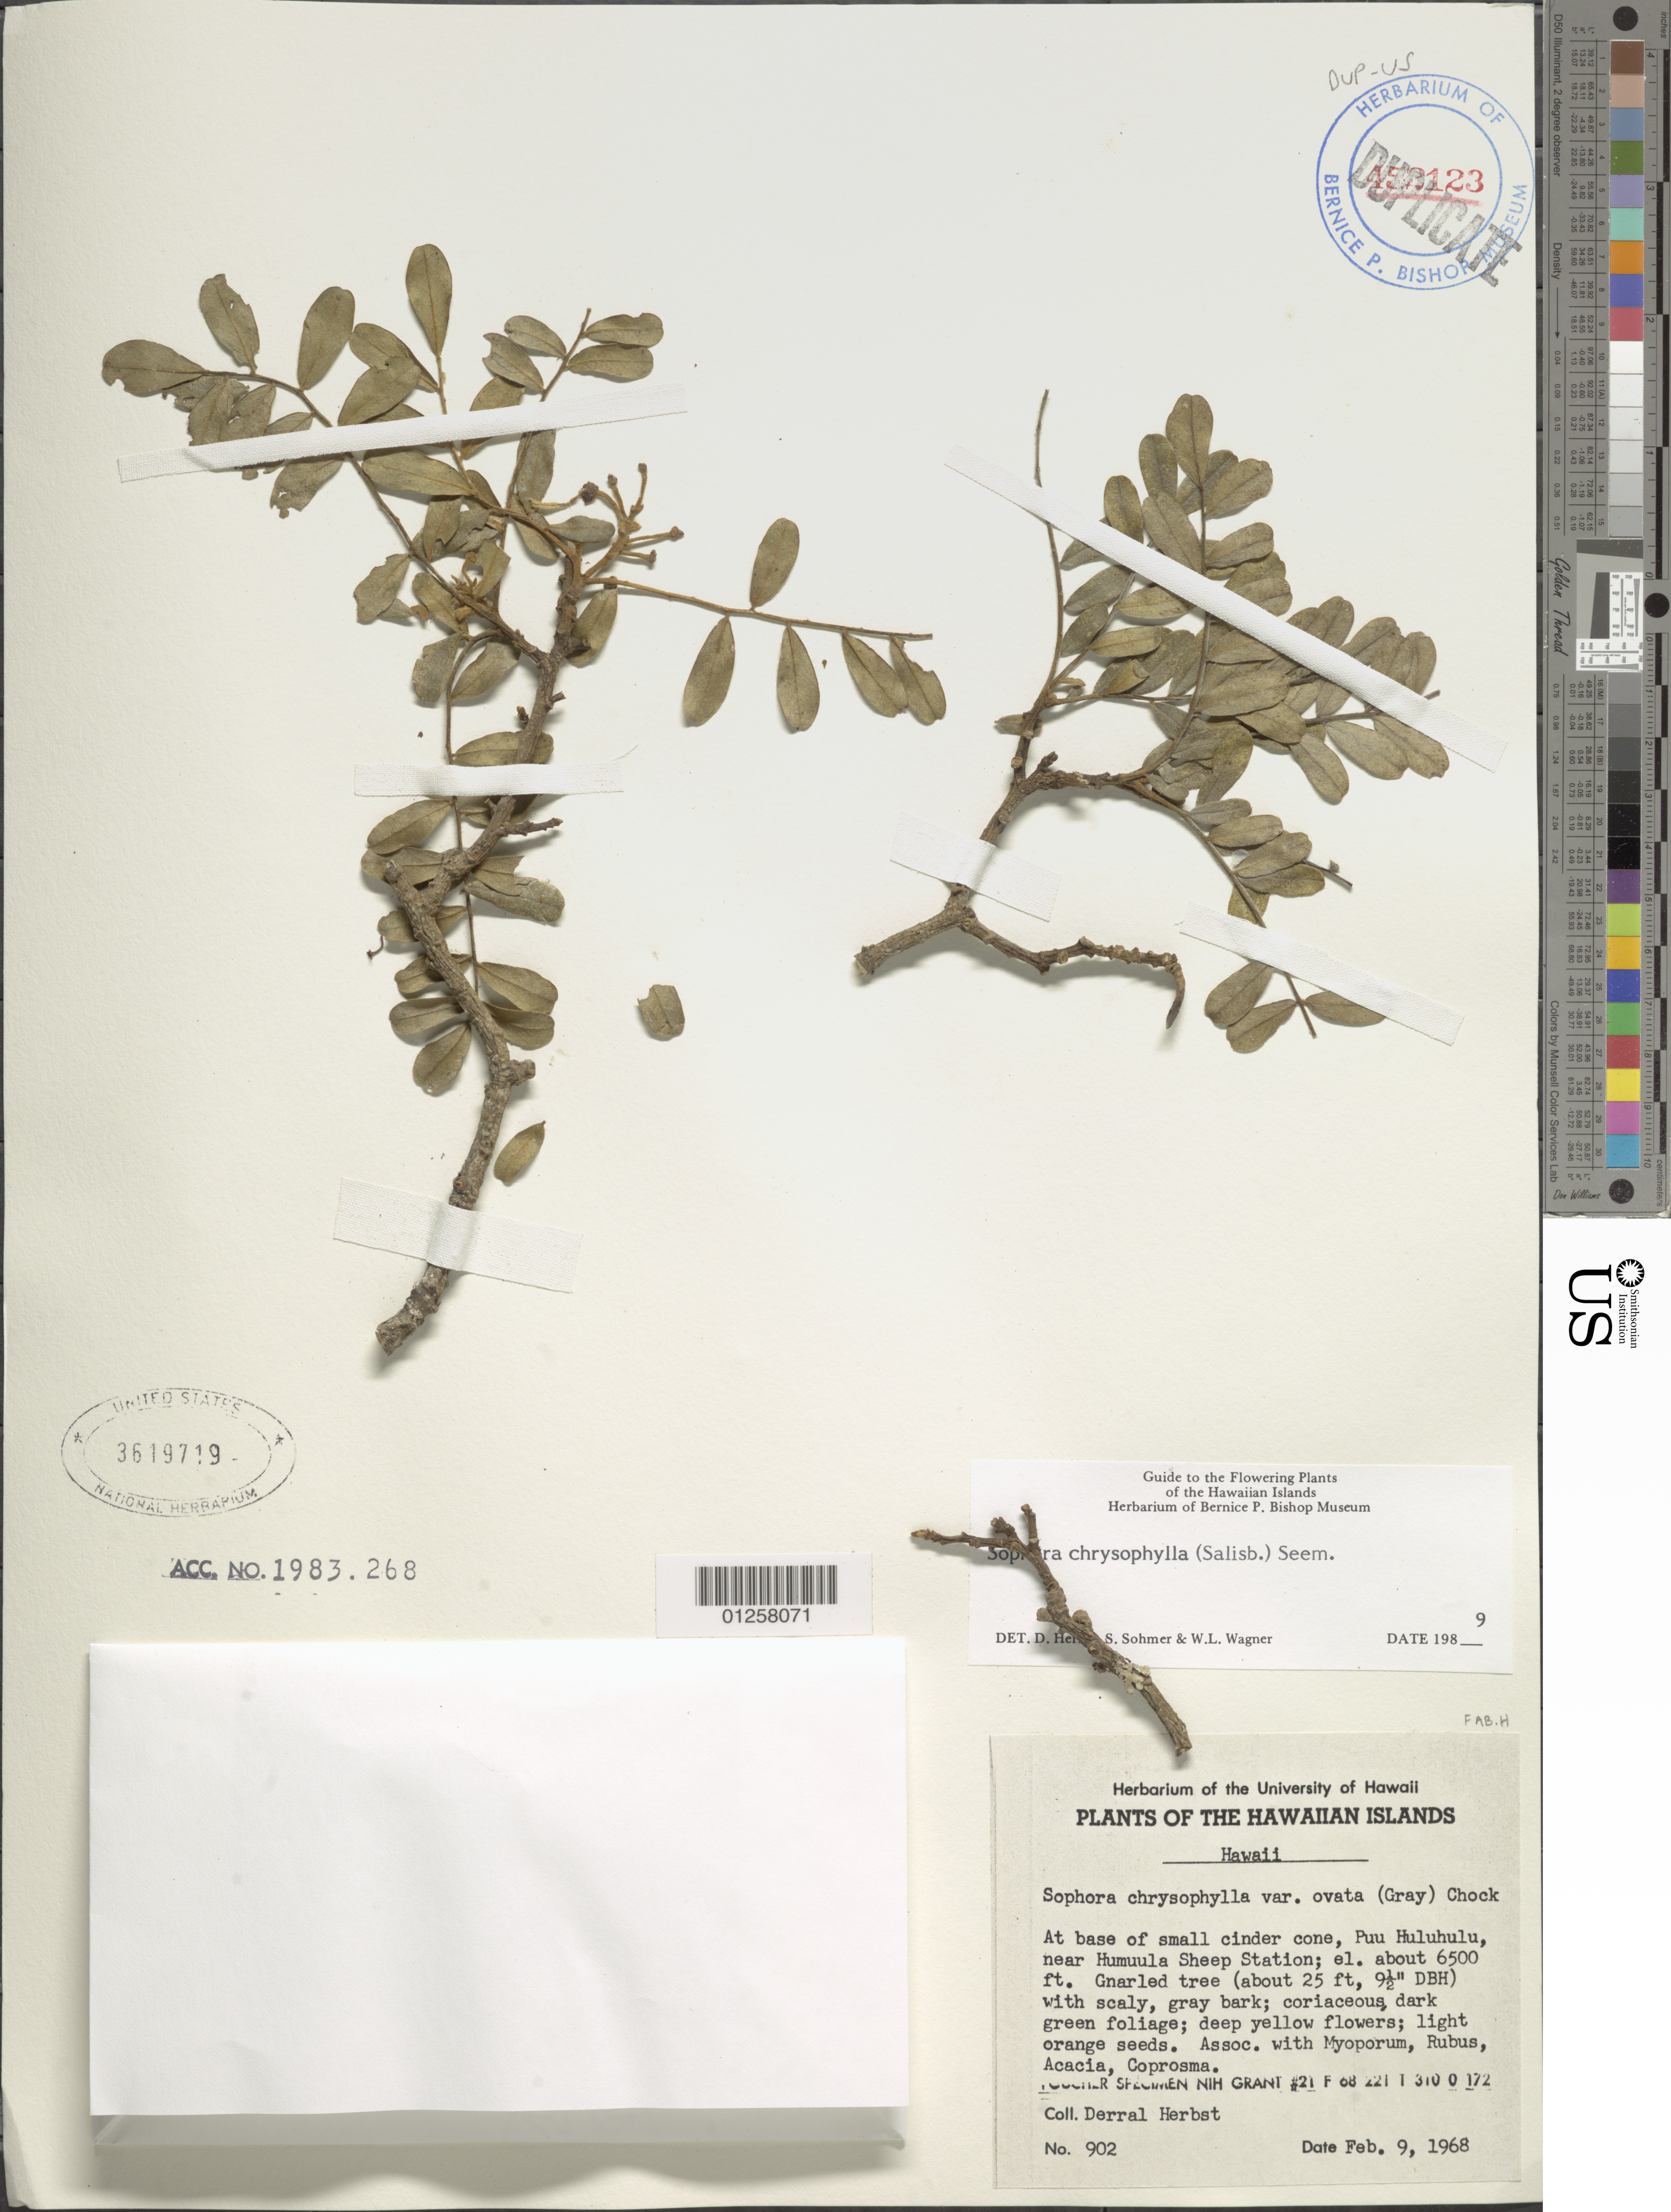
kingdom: Plantae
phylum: Tracheophyta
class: Magnoliopsida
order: Fabales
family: Fabaceae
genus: Sophora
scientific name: Sophora chrysophylla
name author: (Salisb.) Seem.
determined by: Herbst, D. R.; Sohmer, S. H.; Wagner, W. L.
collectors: D. R. Herbst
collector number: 902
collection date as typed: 9 Feb 1968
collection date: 1968-02-09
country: United States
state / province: Hawaii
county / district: Hawaii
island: Hawaii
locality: At base of small cinder cone, Puu Huluhulu, near Humuula Sheep Station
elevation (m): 1981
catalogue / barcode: US 3619719